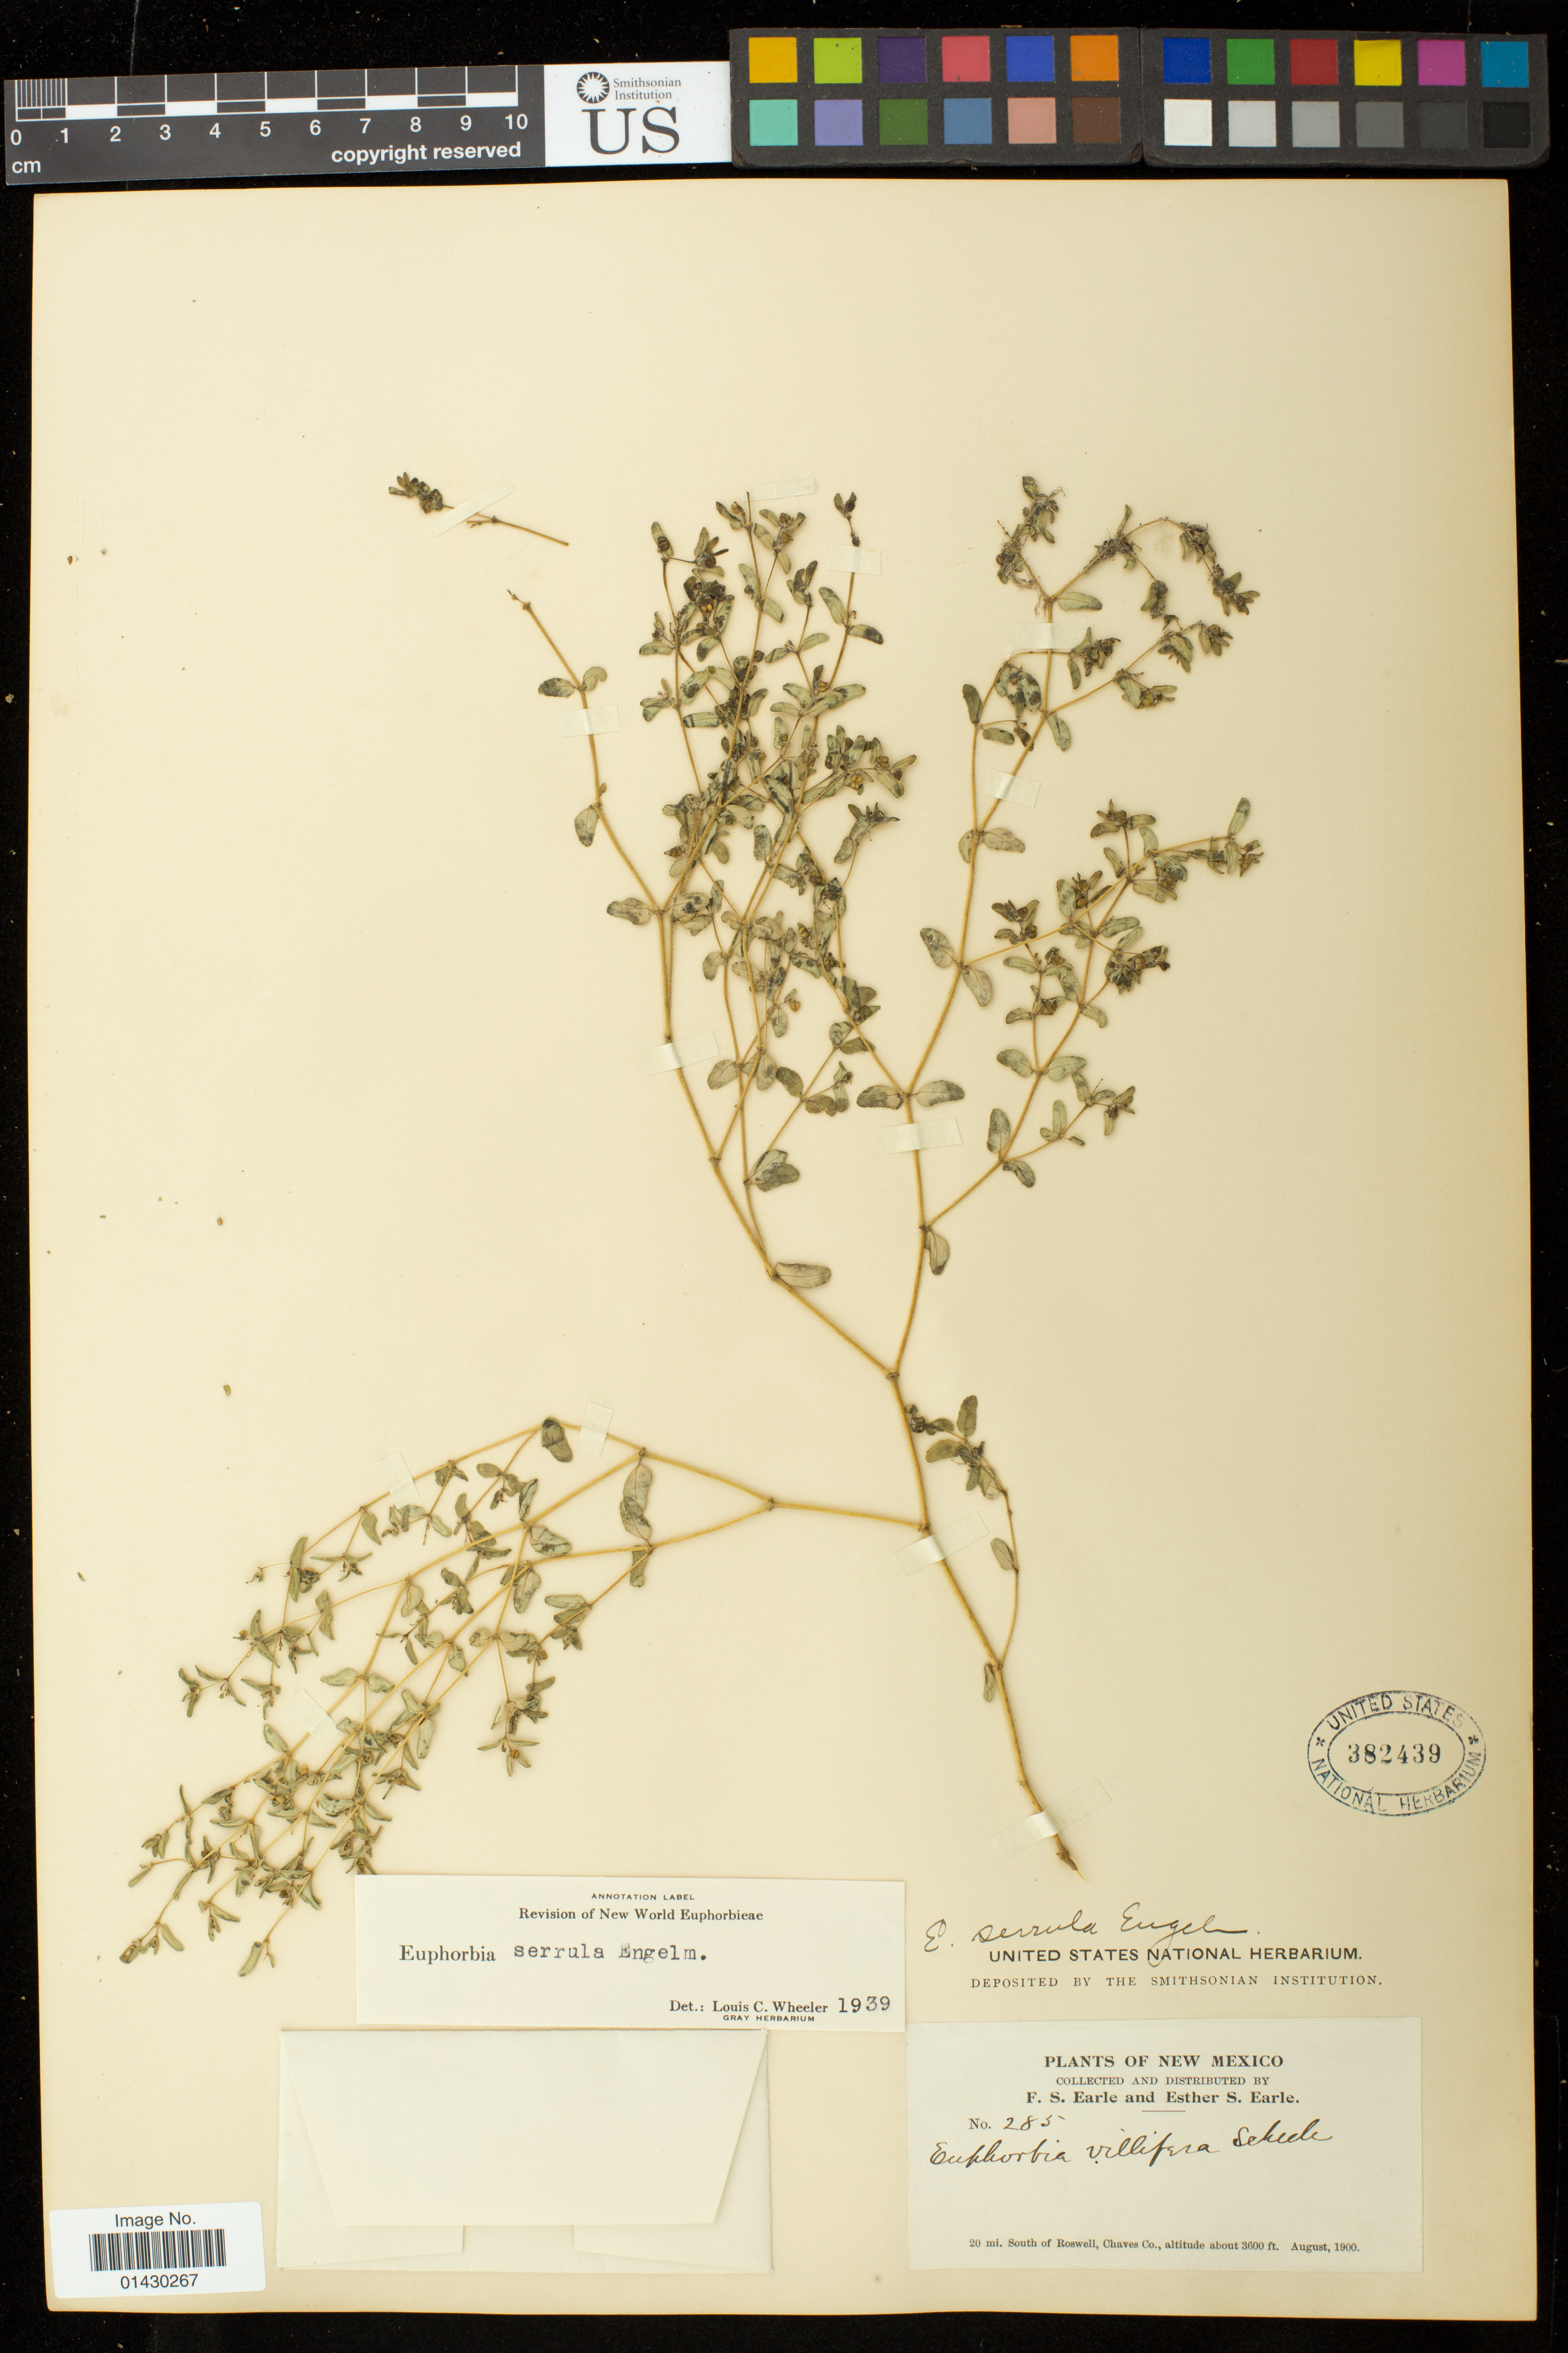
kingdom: Plantae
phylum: Tracheophyta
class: Magnoliopsida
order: Malpighiales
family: Euphorbiaceae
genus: Euphorbia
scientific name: Euphorbia serrula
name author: Engelm. in Emory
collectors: F. S. Earle & E. S. Earle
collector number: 285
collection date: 1900-08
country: United States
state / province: New Mexico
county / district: Chaves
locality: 20 mi. South of Roswell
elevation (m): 1097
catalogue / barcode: US 382439